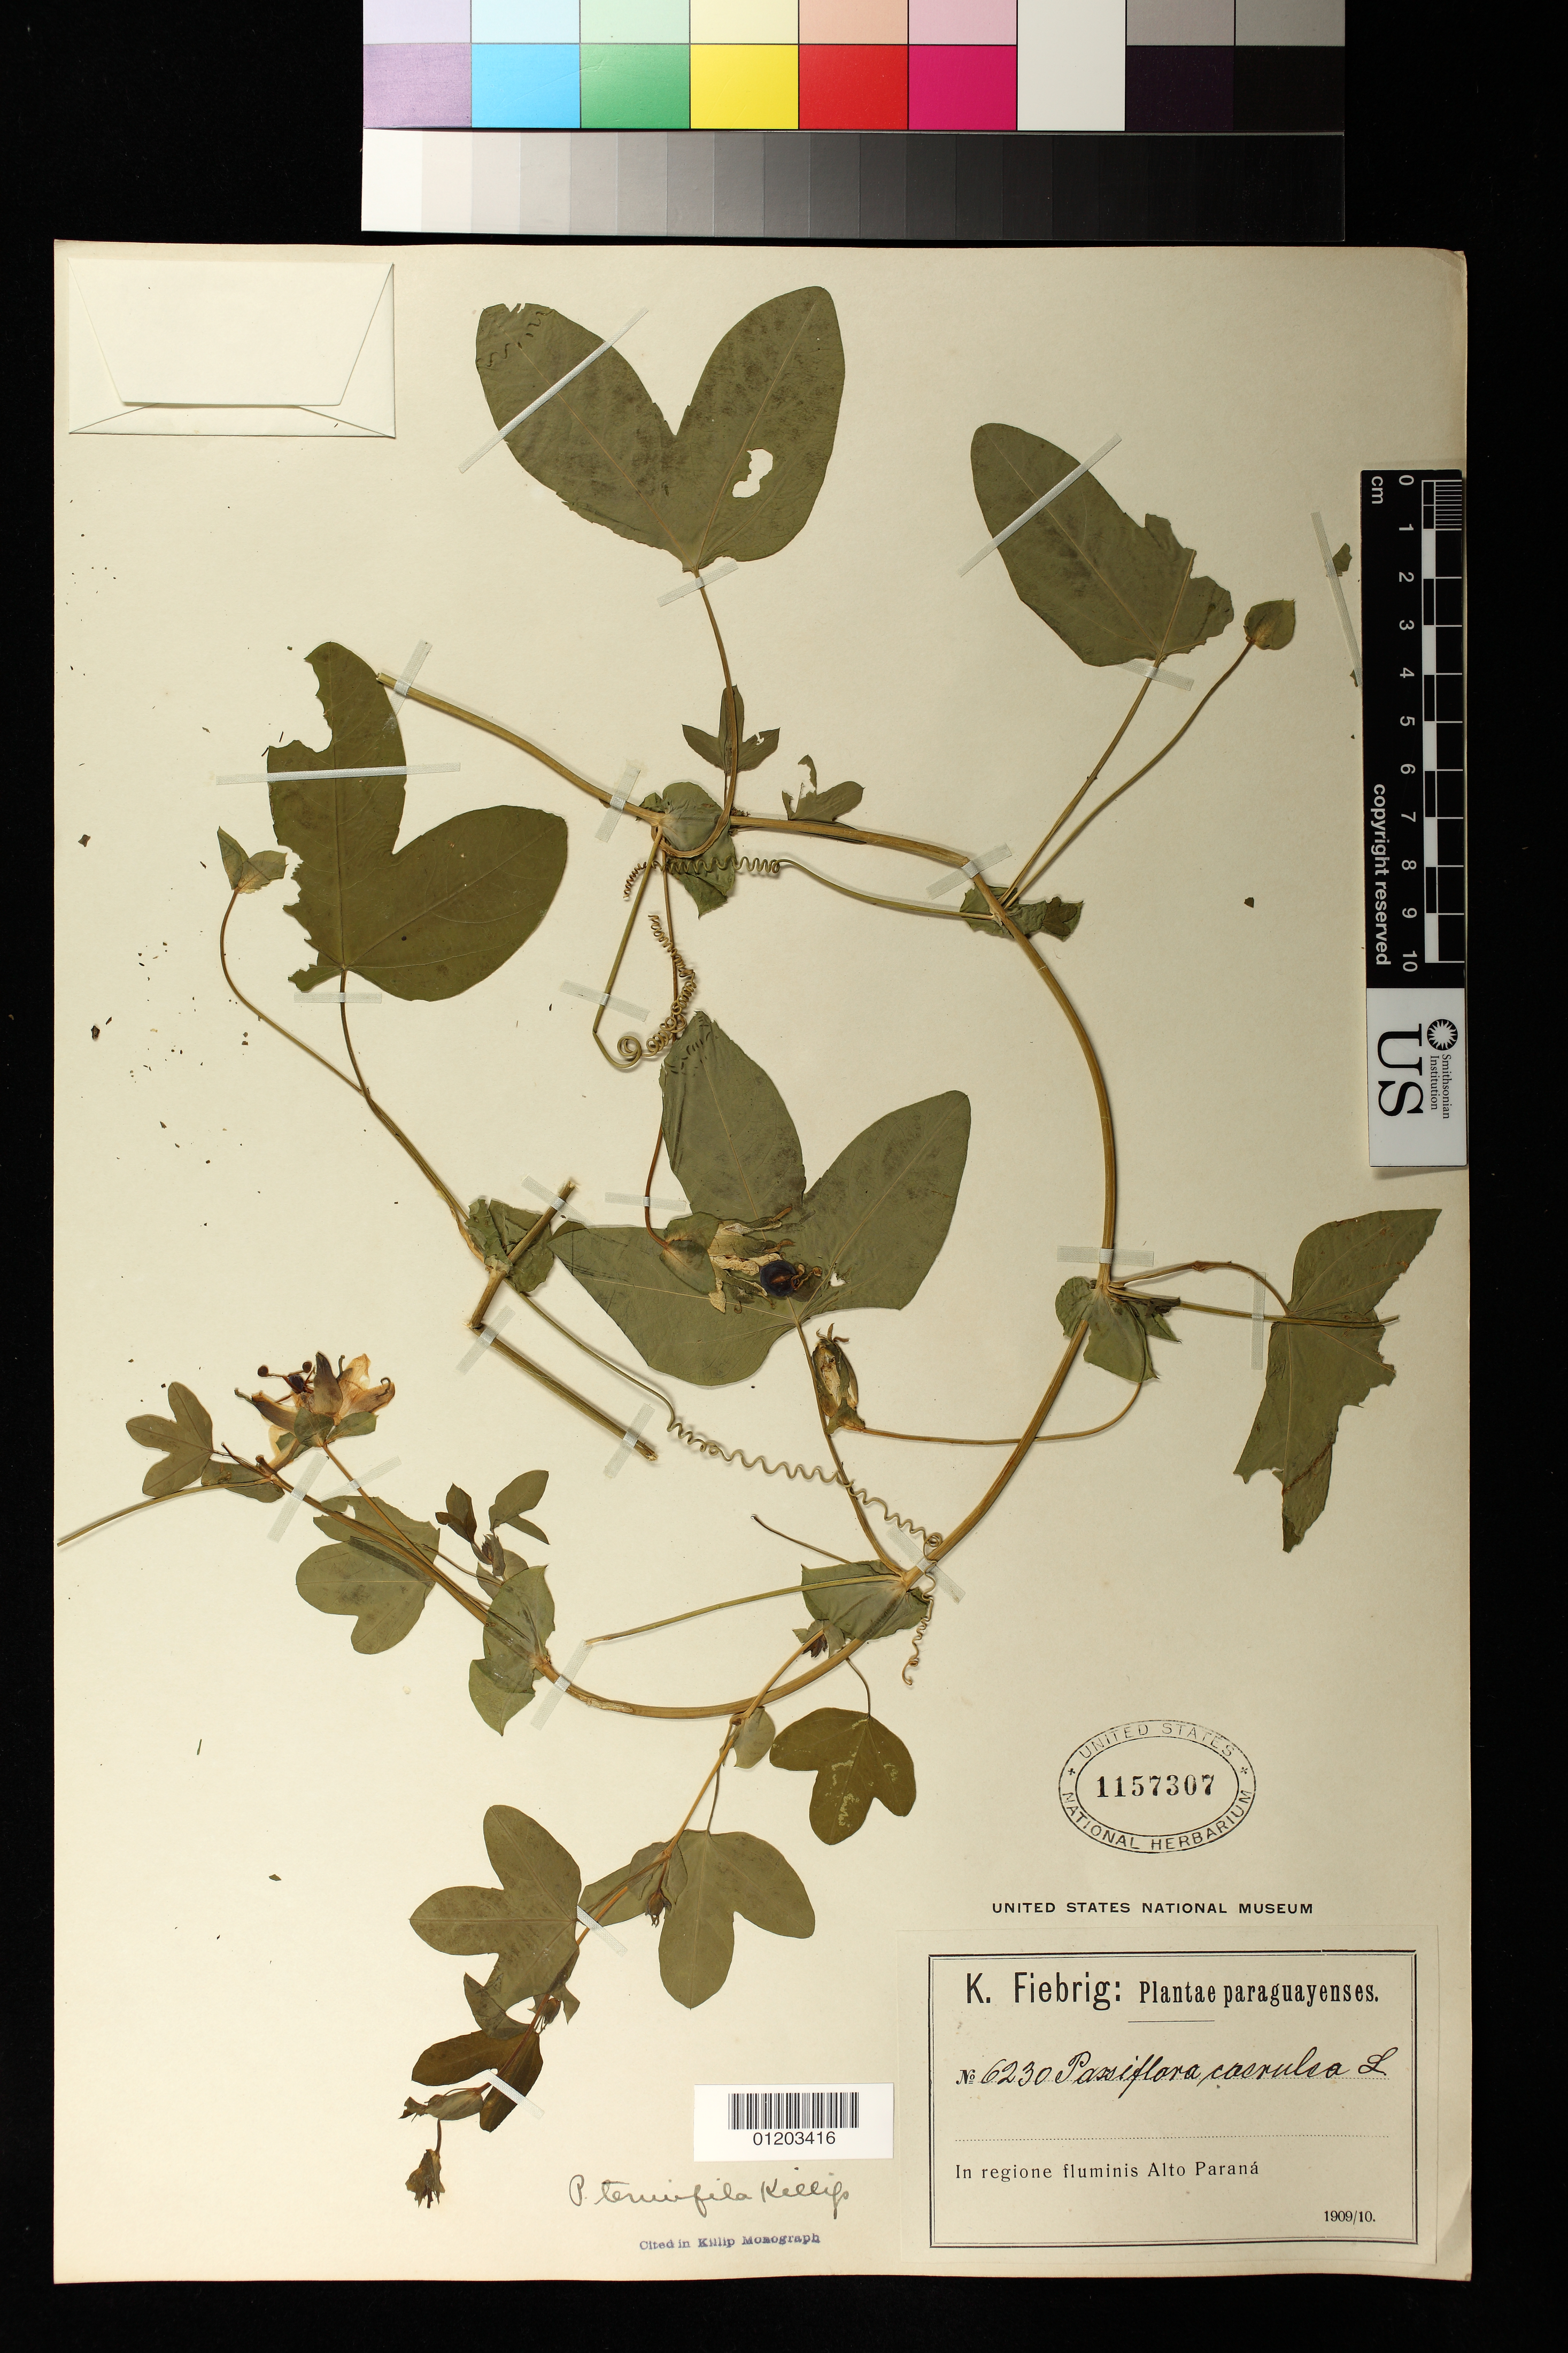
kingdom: Plantae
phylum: Tracheophyta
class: Magnoliopsida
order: Malpighiales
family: Passifloraceae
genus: Passiflora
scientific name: Passiflora tenuifila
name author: Killip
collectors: K. Fiebrig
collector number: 6230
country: Paraguay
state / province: Alto Parana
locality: In regione fluminis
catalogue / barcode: US 1157307